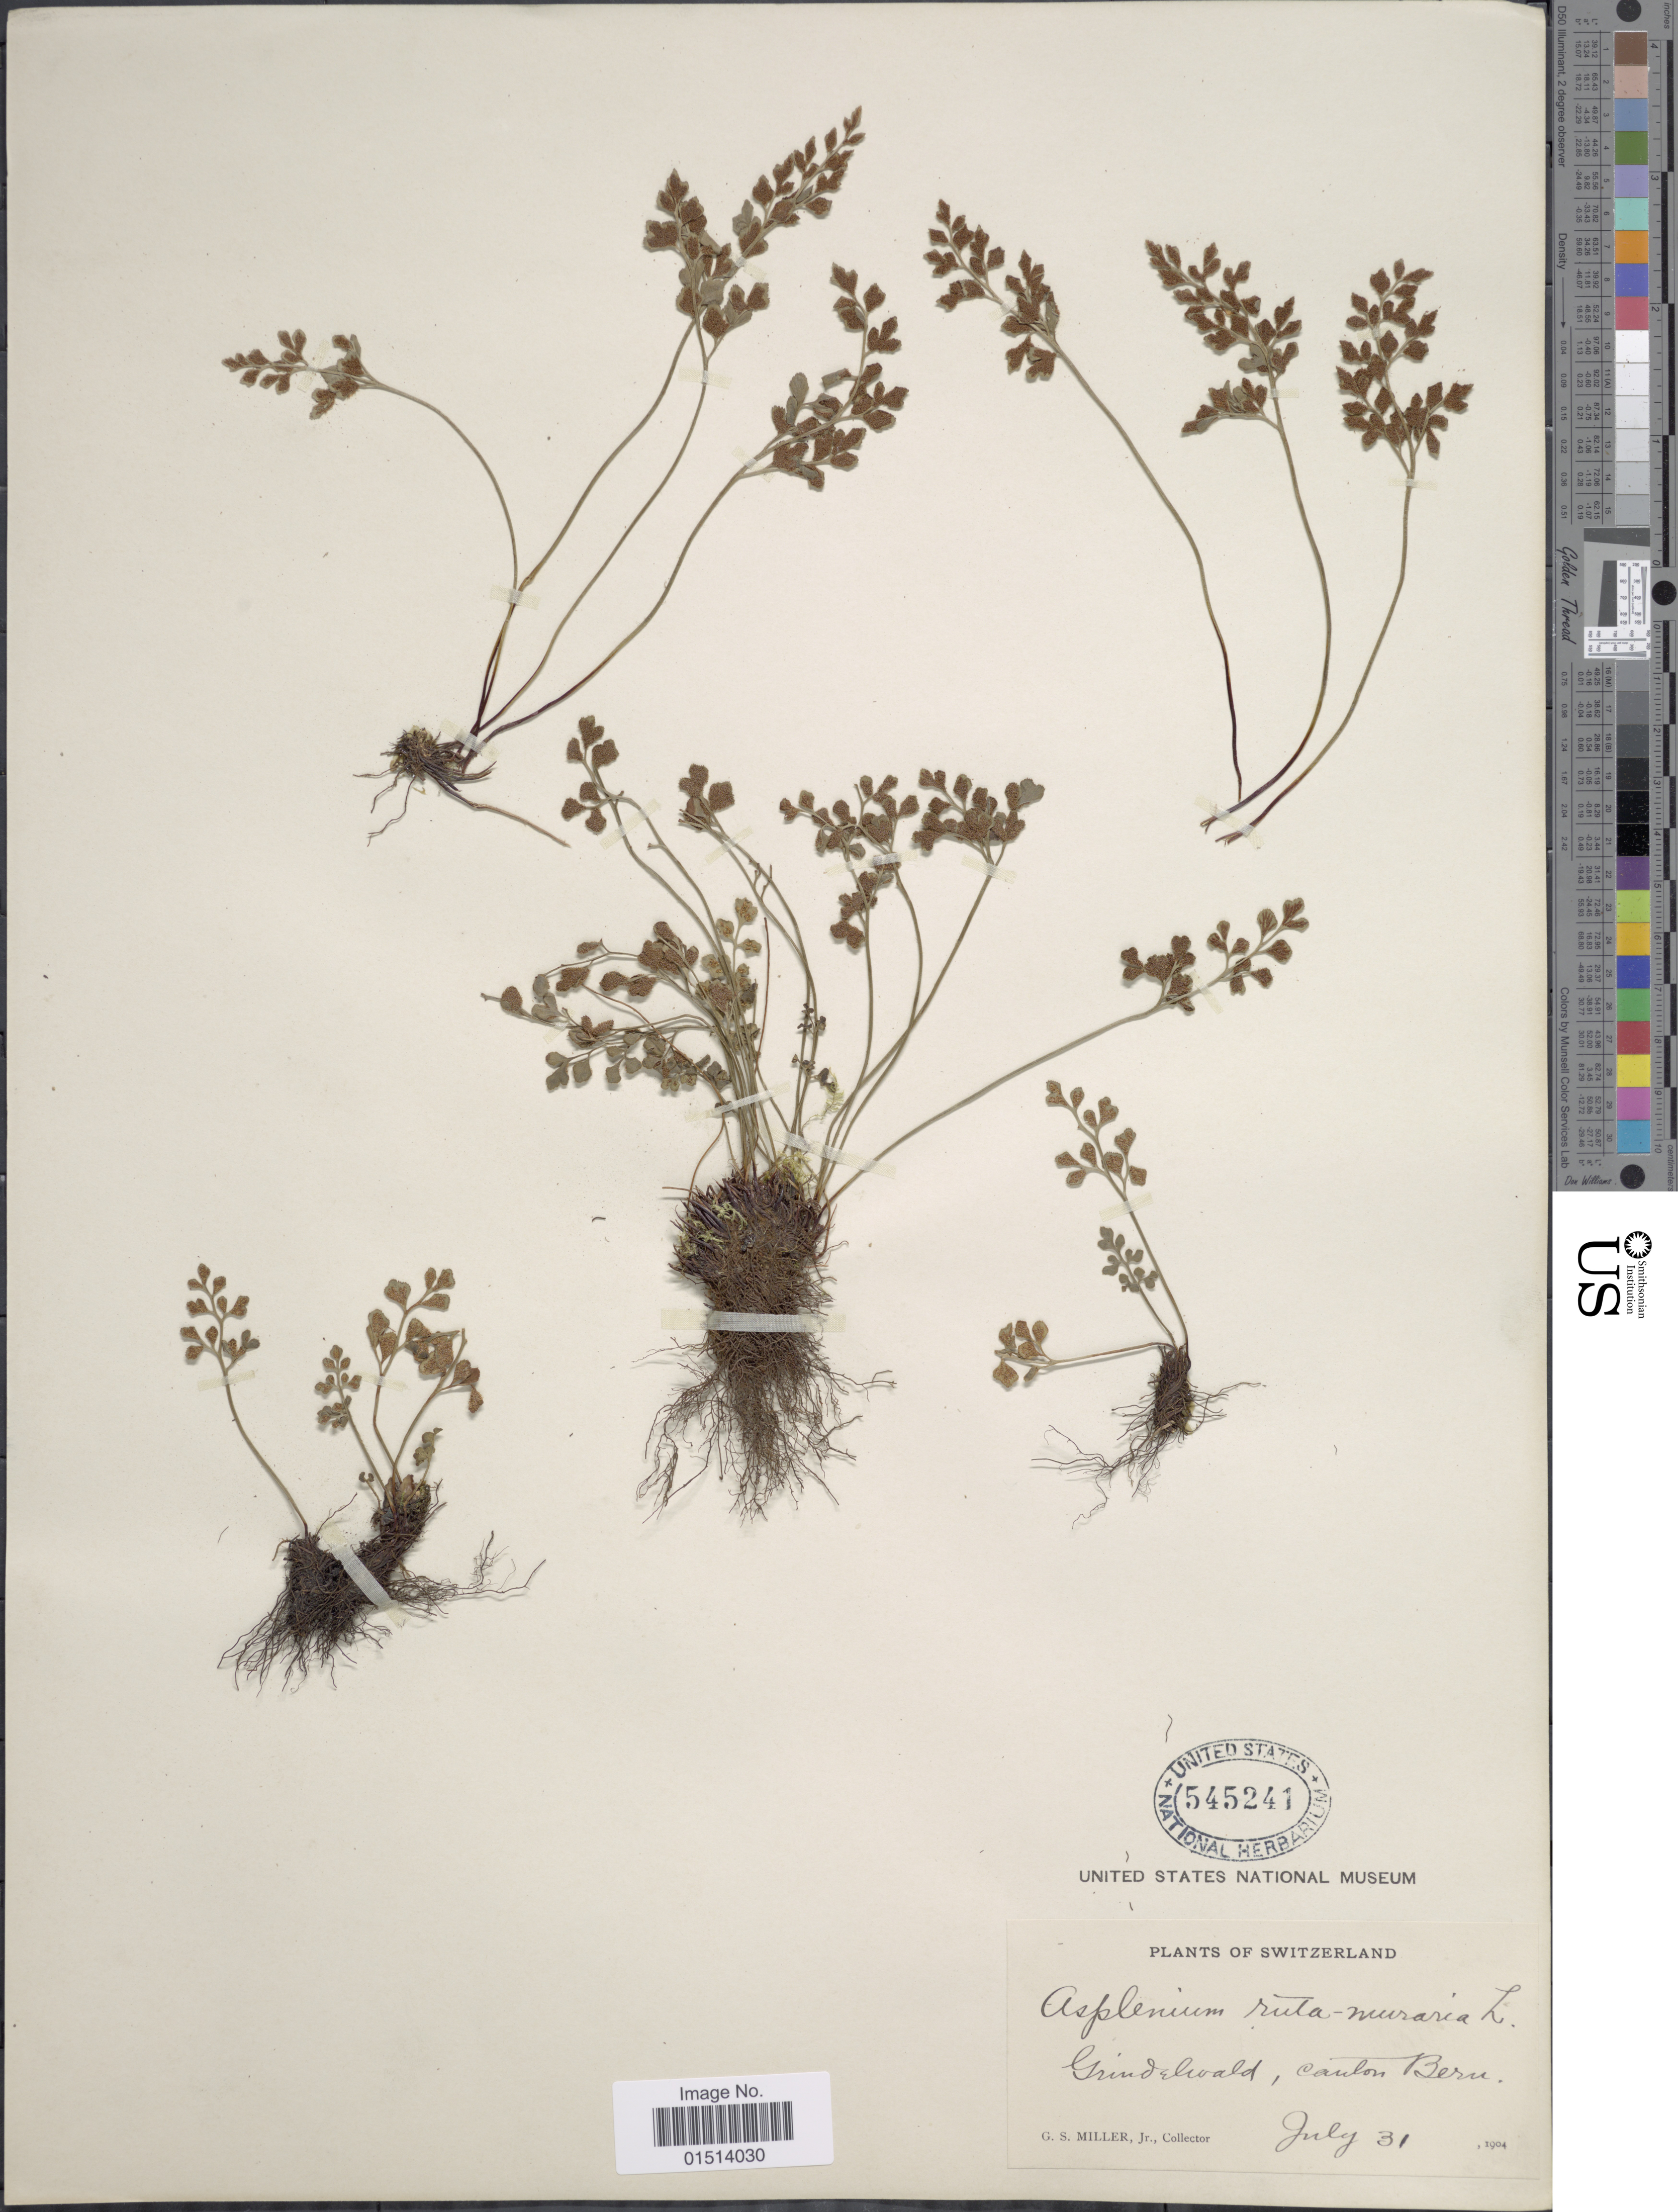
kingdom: Plantae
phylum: Tracheophyta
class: Polypodiopsida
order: Polypodiales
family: Aspleniaceae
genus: Asplenium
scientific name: Asplenium ruta-muraria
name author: L.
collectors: G. S. Miller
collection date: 1904-07-31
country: Switzerland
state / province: Bern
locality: Grindewald, Canton Bern.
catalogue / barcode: US 545241